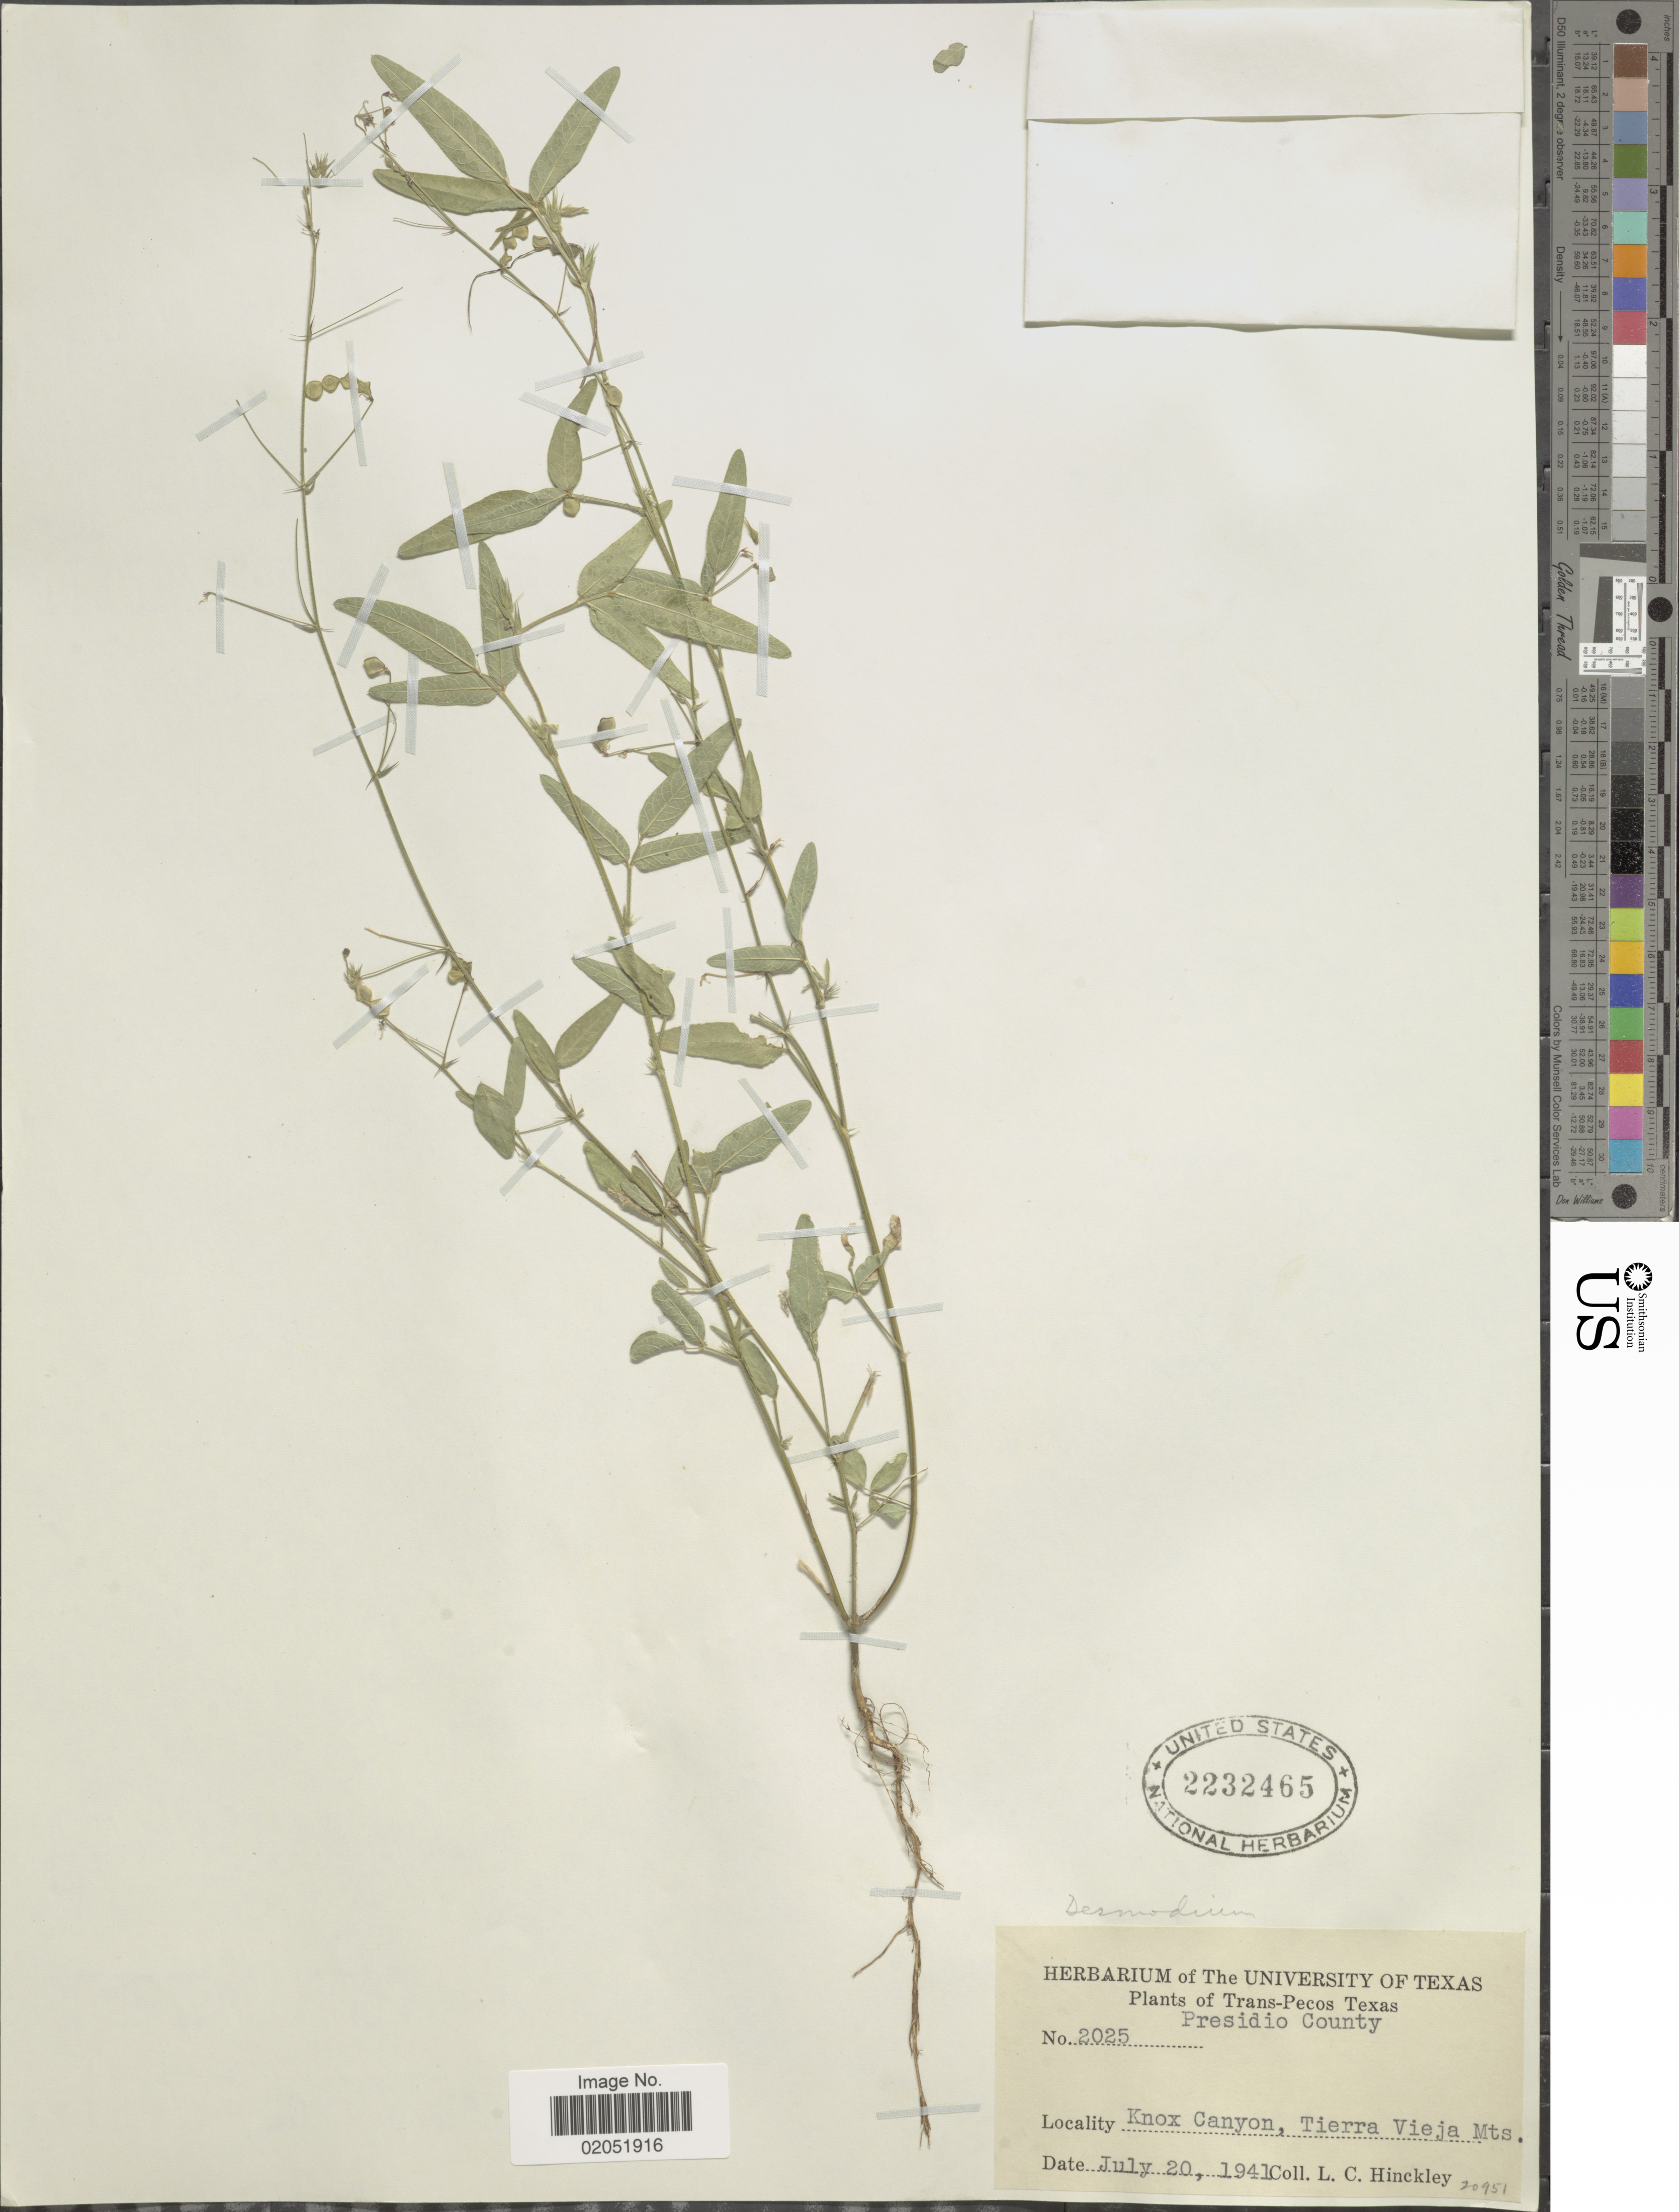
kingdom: Plantae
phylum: Tracheophyta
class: Magnoliopsida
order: Fabales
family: Fabaceae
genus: Desmodium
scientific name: Desmodium sp.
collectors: L. Hinckley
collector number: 2025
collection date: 1941-07-20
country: United States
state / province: Texas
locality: Trans-Pecos Texas, Knox Canyon, Tierra Vieja Mts.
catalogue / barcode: US 2232465